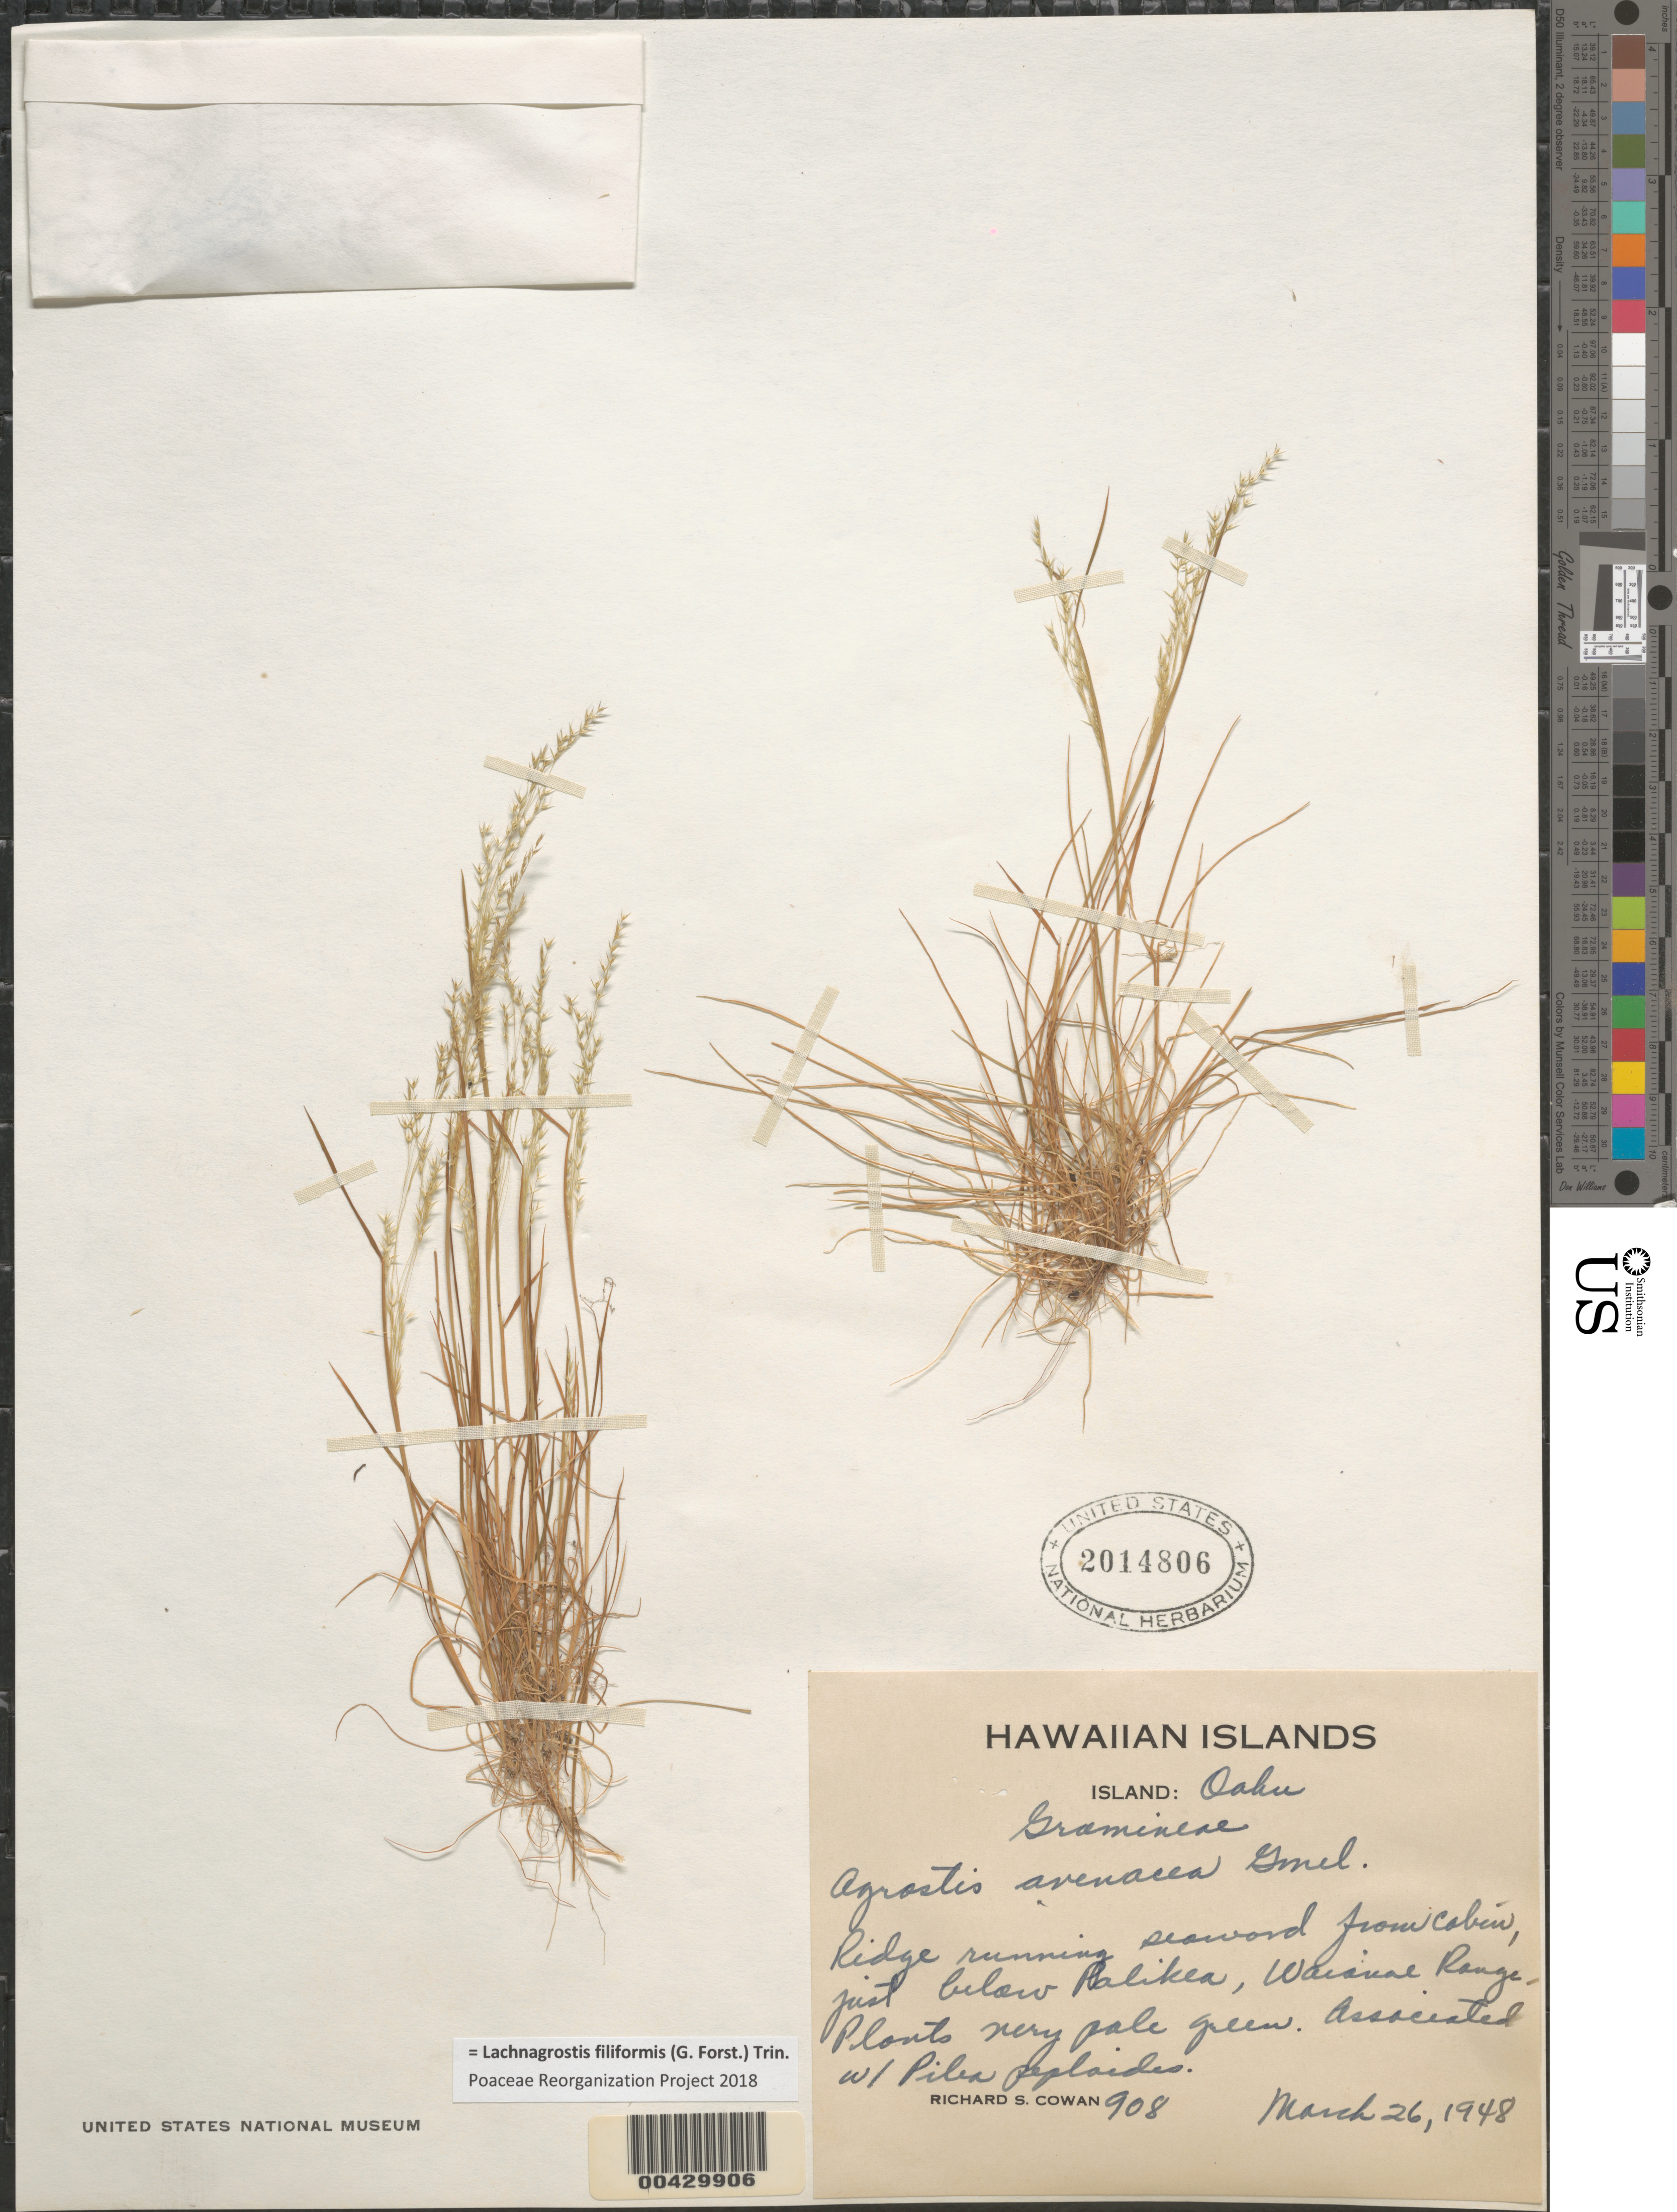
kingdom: Plantae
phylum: Tracheophyta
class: Liliopsida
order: Poales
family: Poaceae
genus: Lachnagrostis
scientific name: Lachnagrostis filiformis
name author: (J.R. Forst.) Trin.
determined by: Poaceae Reorganization Project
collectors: R. S. Cowan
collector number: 908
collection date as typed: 26 Mar 1948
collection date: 1948-03-26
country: United States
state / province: Hawaii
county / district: Honolulu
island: Oahu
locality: Ridge running seaward from cabin, just below Palikea, Waianae Range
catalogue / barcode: US 2014806